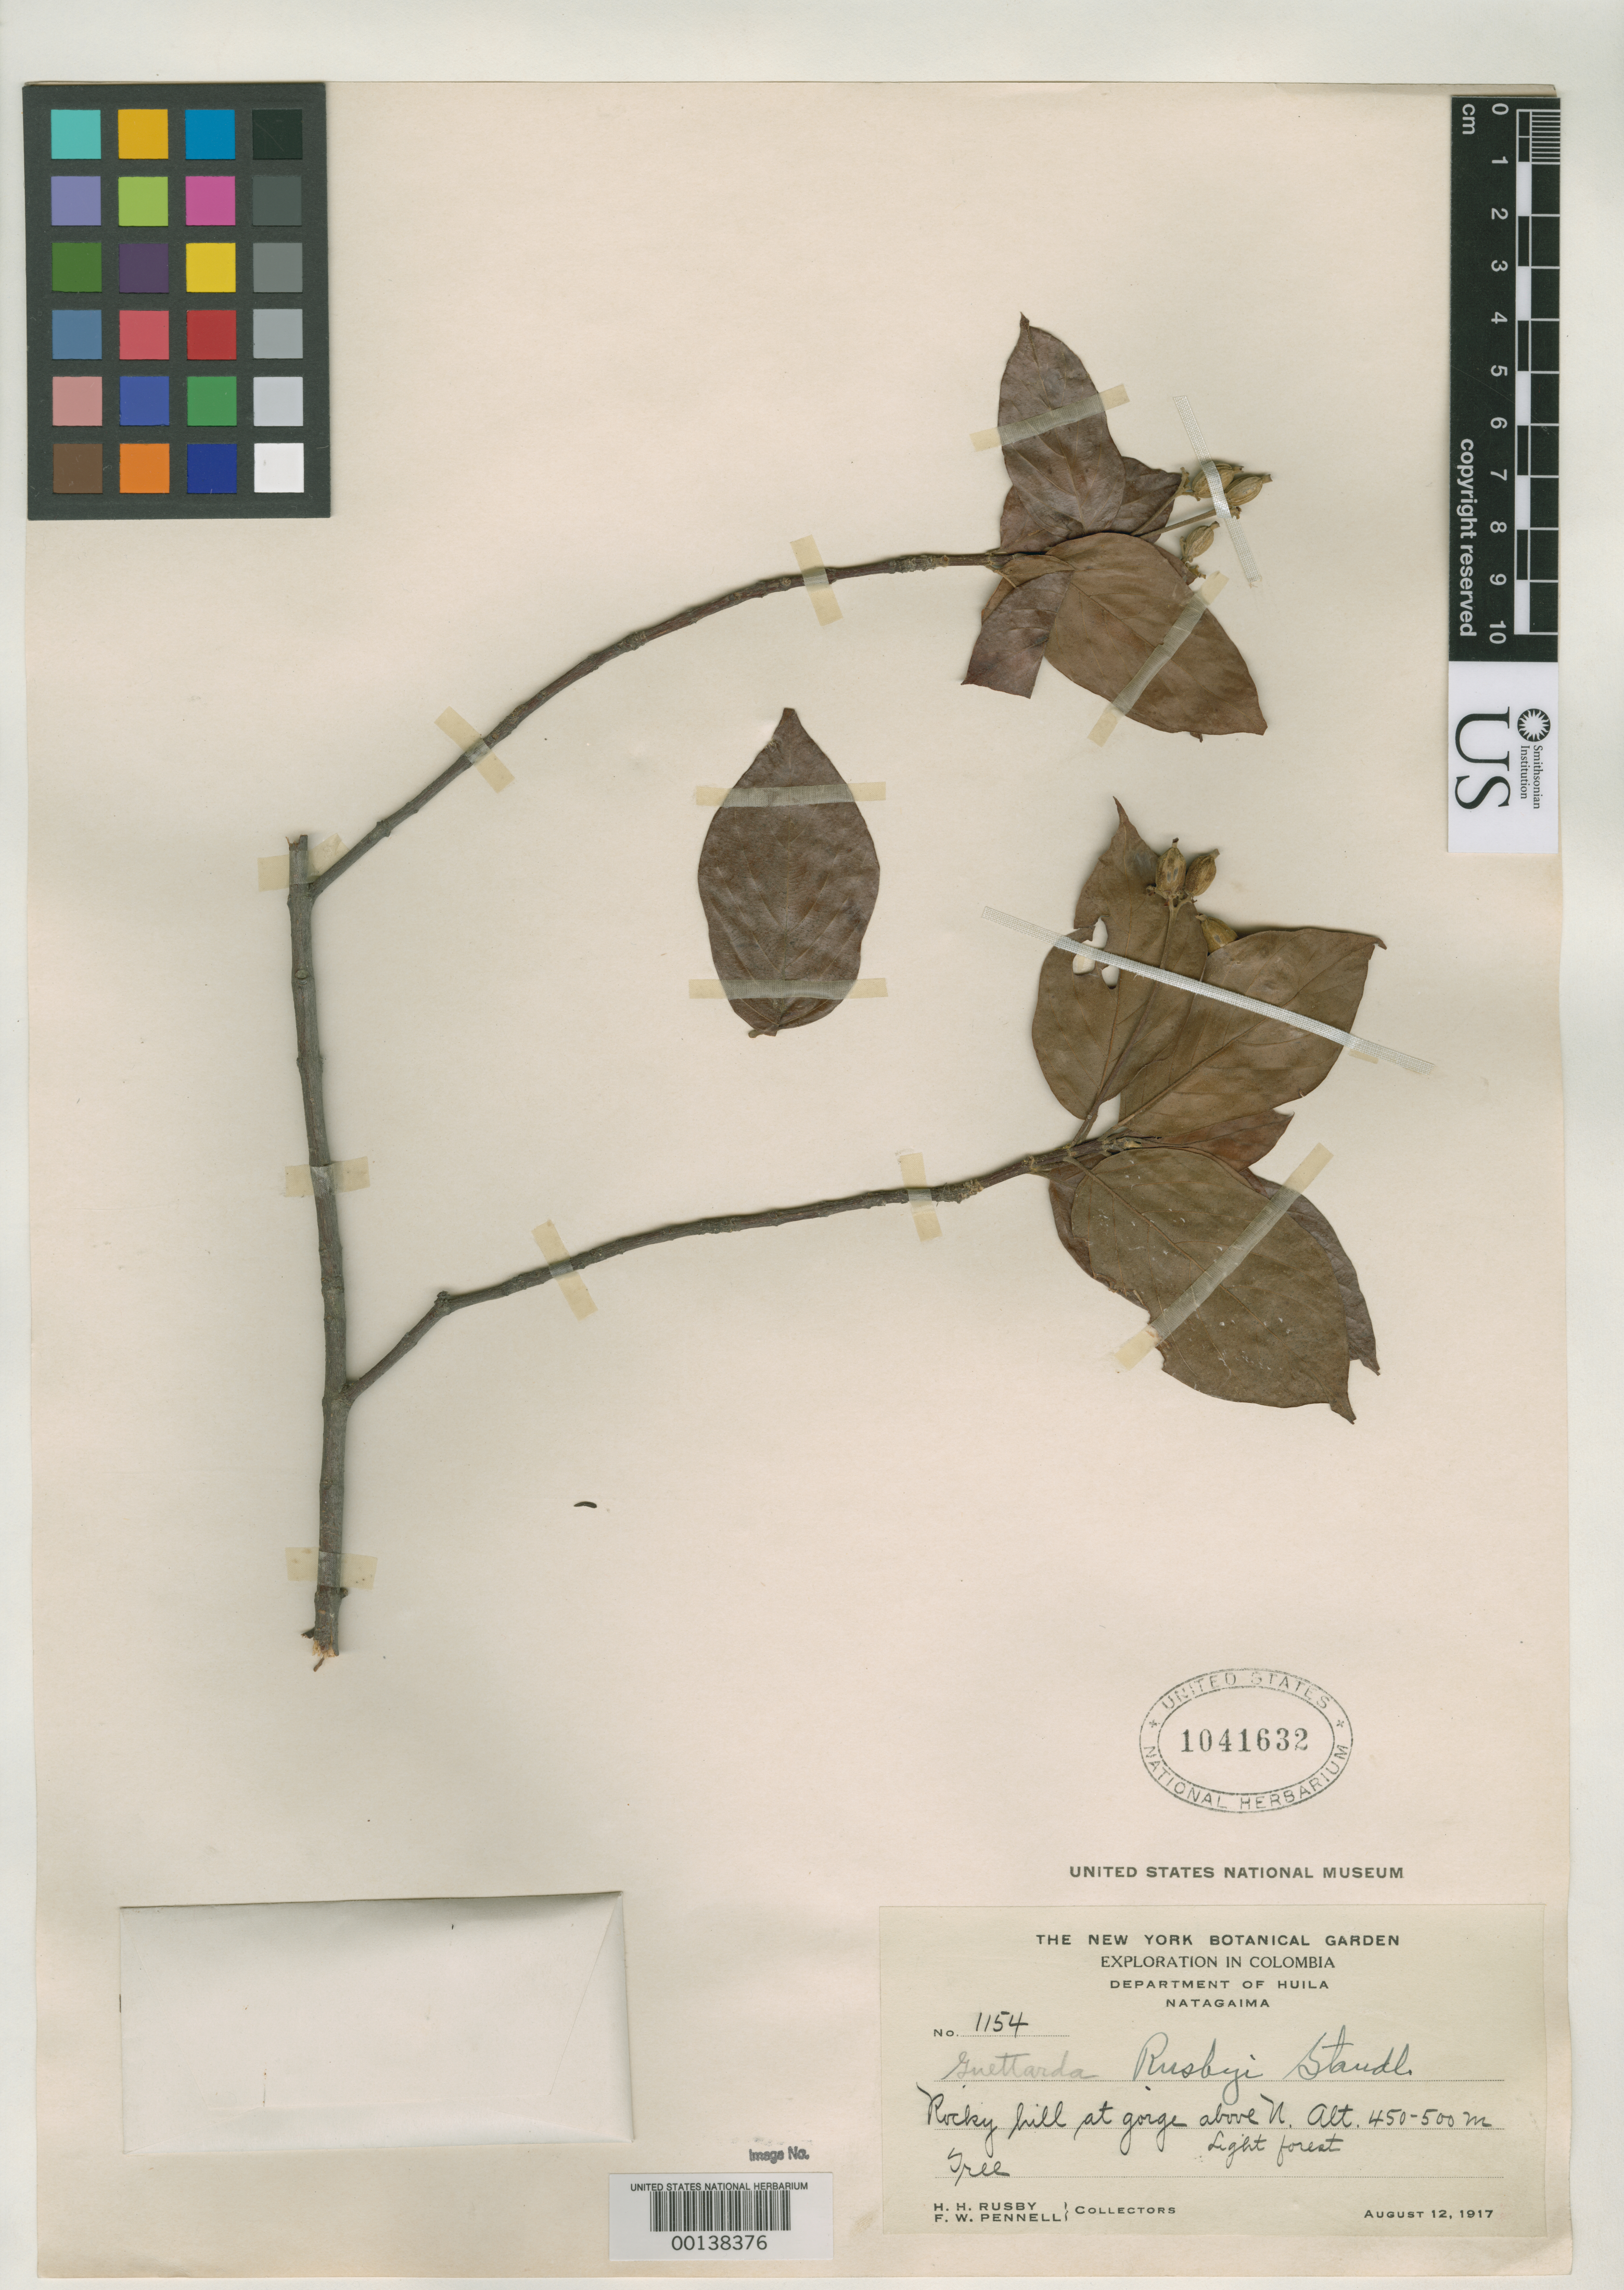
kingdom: Plantae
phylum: Tracheophyta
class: Magnoliopsida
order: Gentianales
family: Rubiaceae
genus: Guettarda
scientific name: Guettarda rusbyi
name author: Standl.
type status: Isotype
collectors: H. H. Rusby & F. W. Pennell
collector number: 1154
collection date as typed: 12 Aug 1917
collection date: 1917-08-12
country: Colombia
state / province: Huila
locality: Above Natagaima.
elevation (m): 450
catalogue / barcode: US 1041632